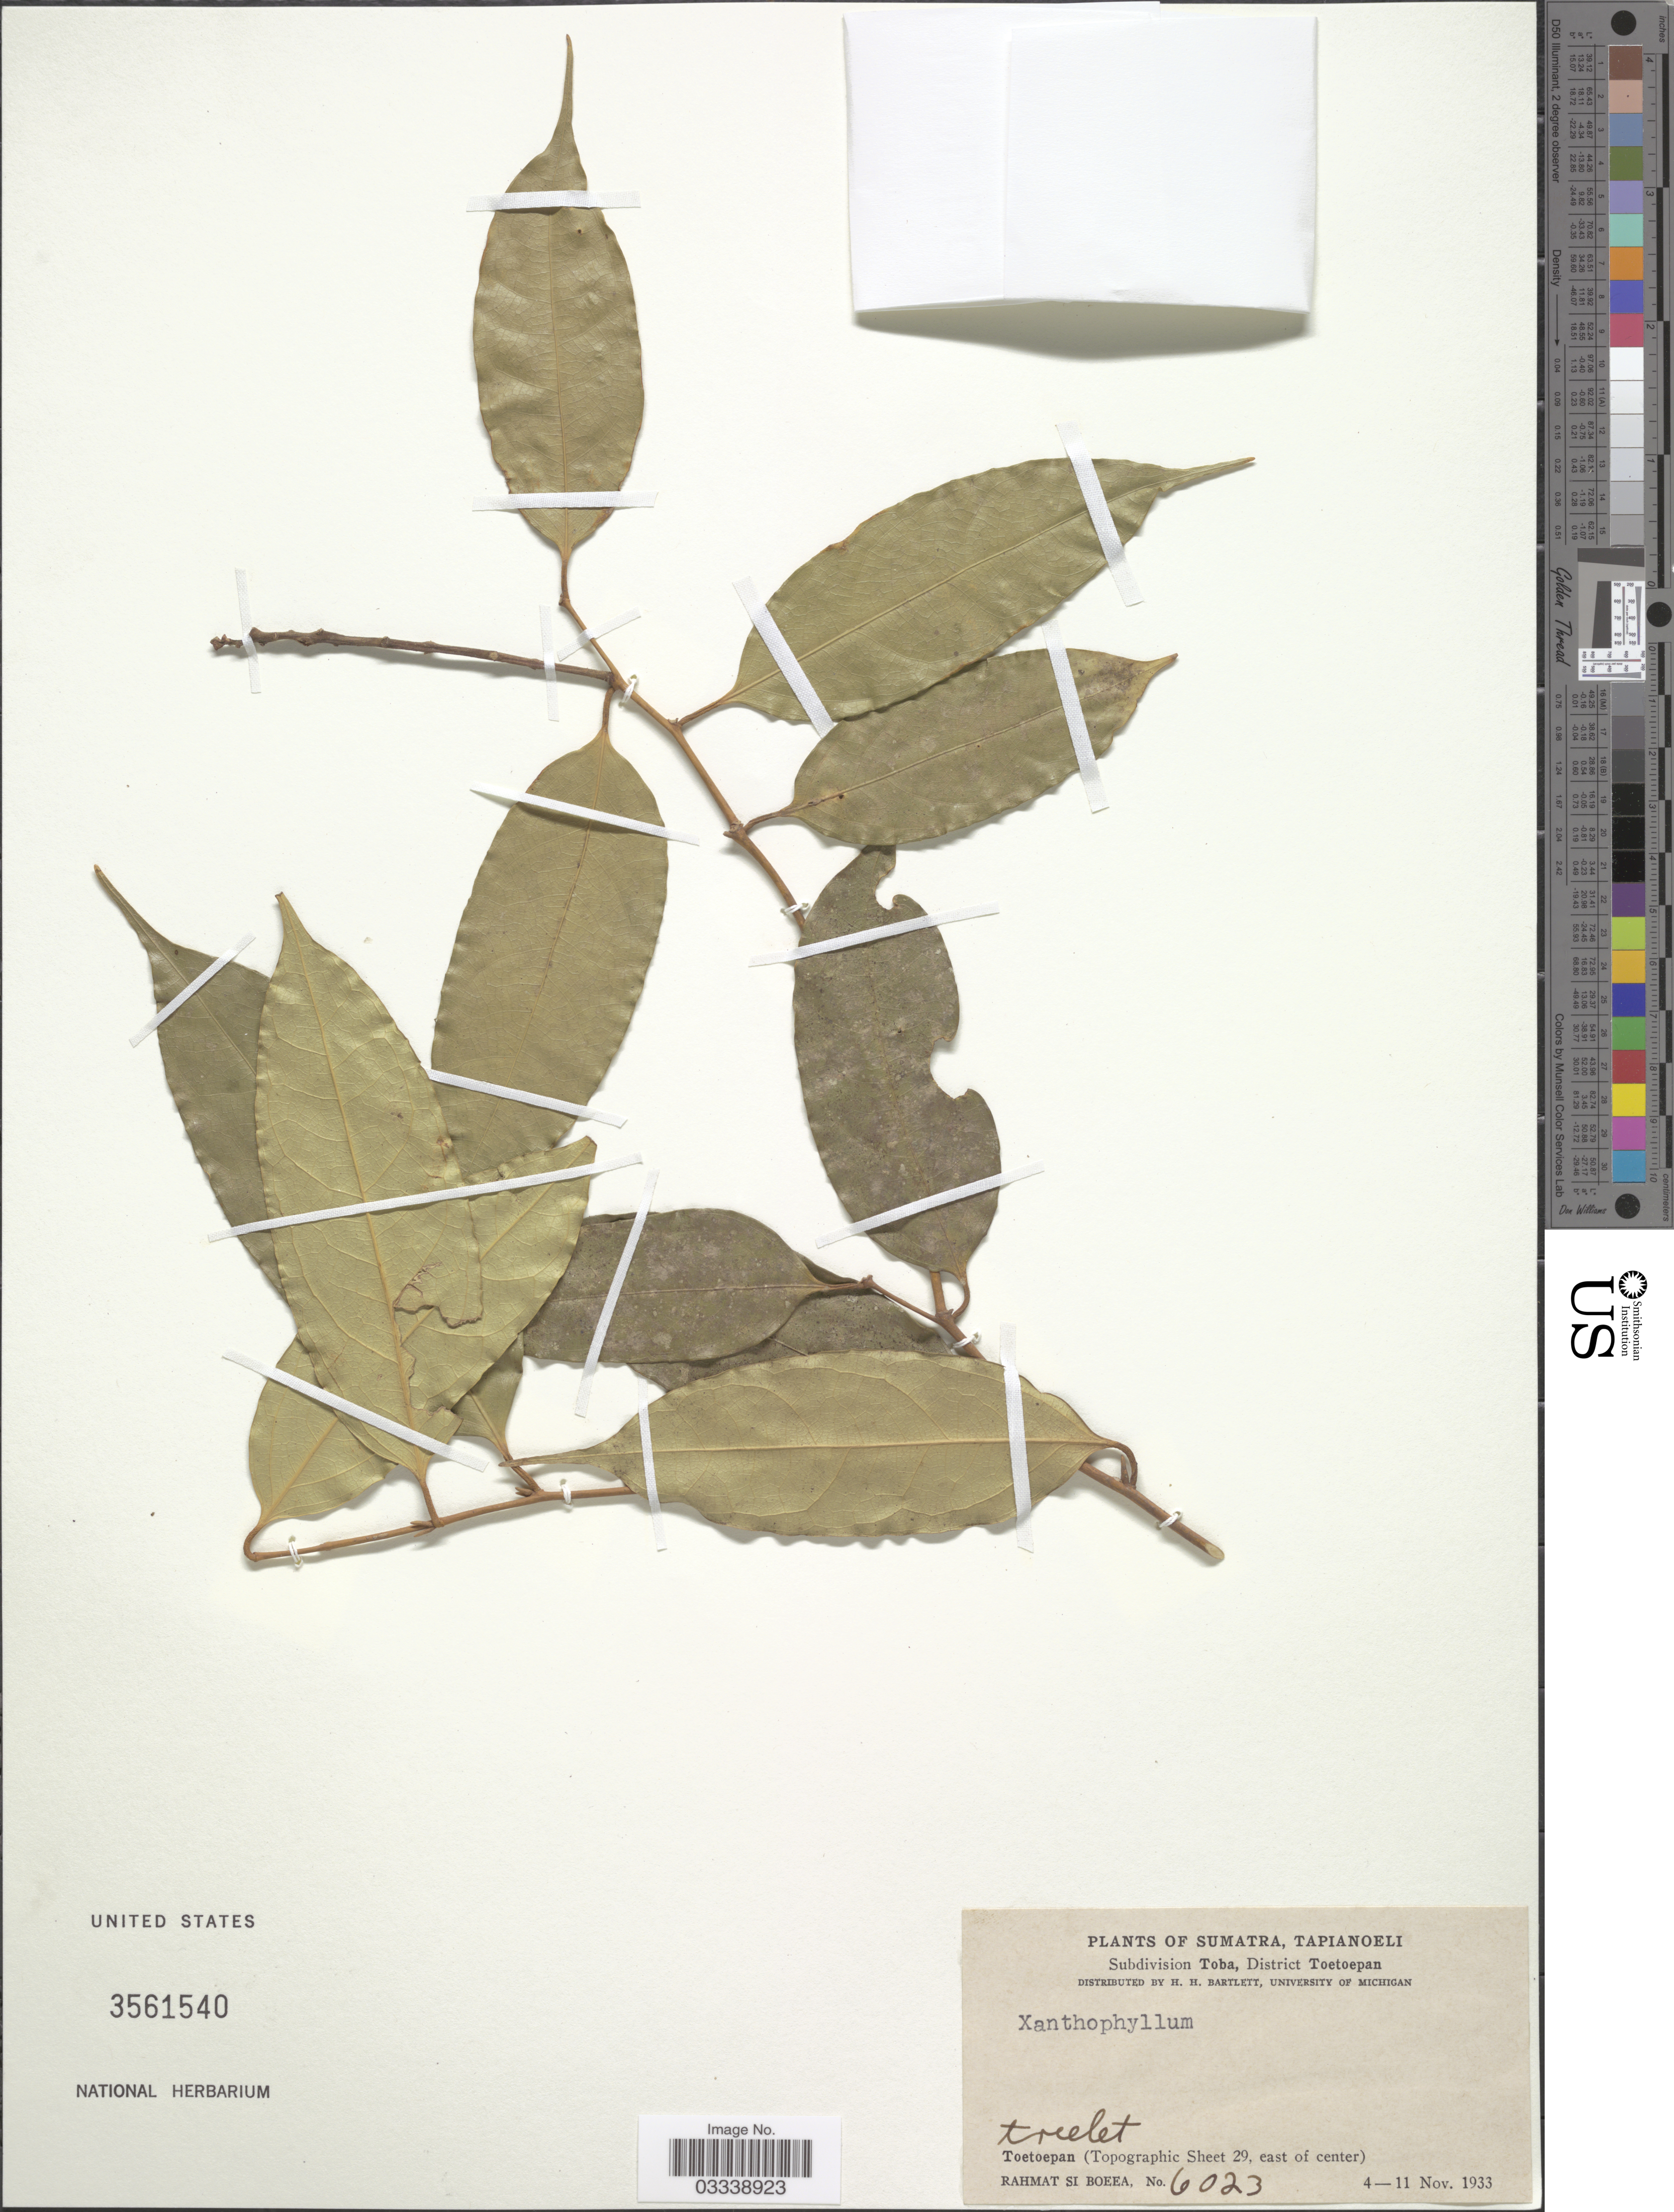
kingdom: Plantae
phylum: Tracheophyta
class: Magnoliopsida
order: Fabales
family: Polygalaceae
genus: Xanthophyllum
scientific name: Xanthophyllum sp.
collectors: Rahmat Si Boeea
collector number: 6023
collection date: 1933-11-04/1933-11-11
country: Indonesia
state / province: Sumatra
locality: Tapianoeli. Subdivision Toba, District Toetoepan. Toetoepan (Topographic Sheet 29, east of center).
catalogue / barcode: US 3561540